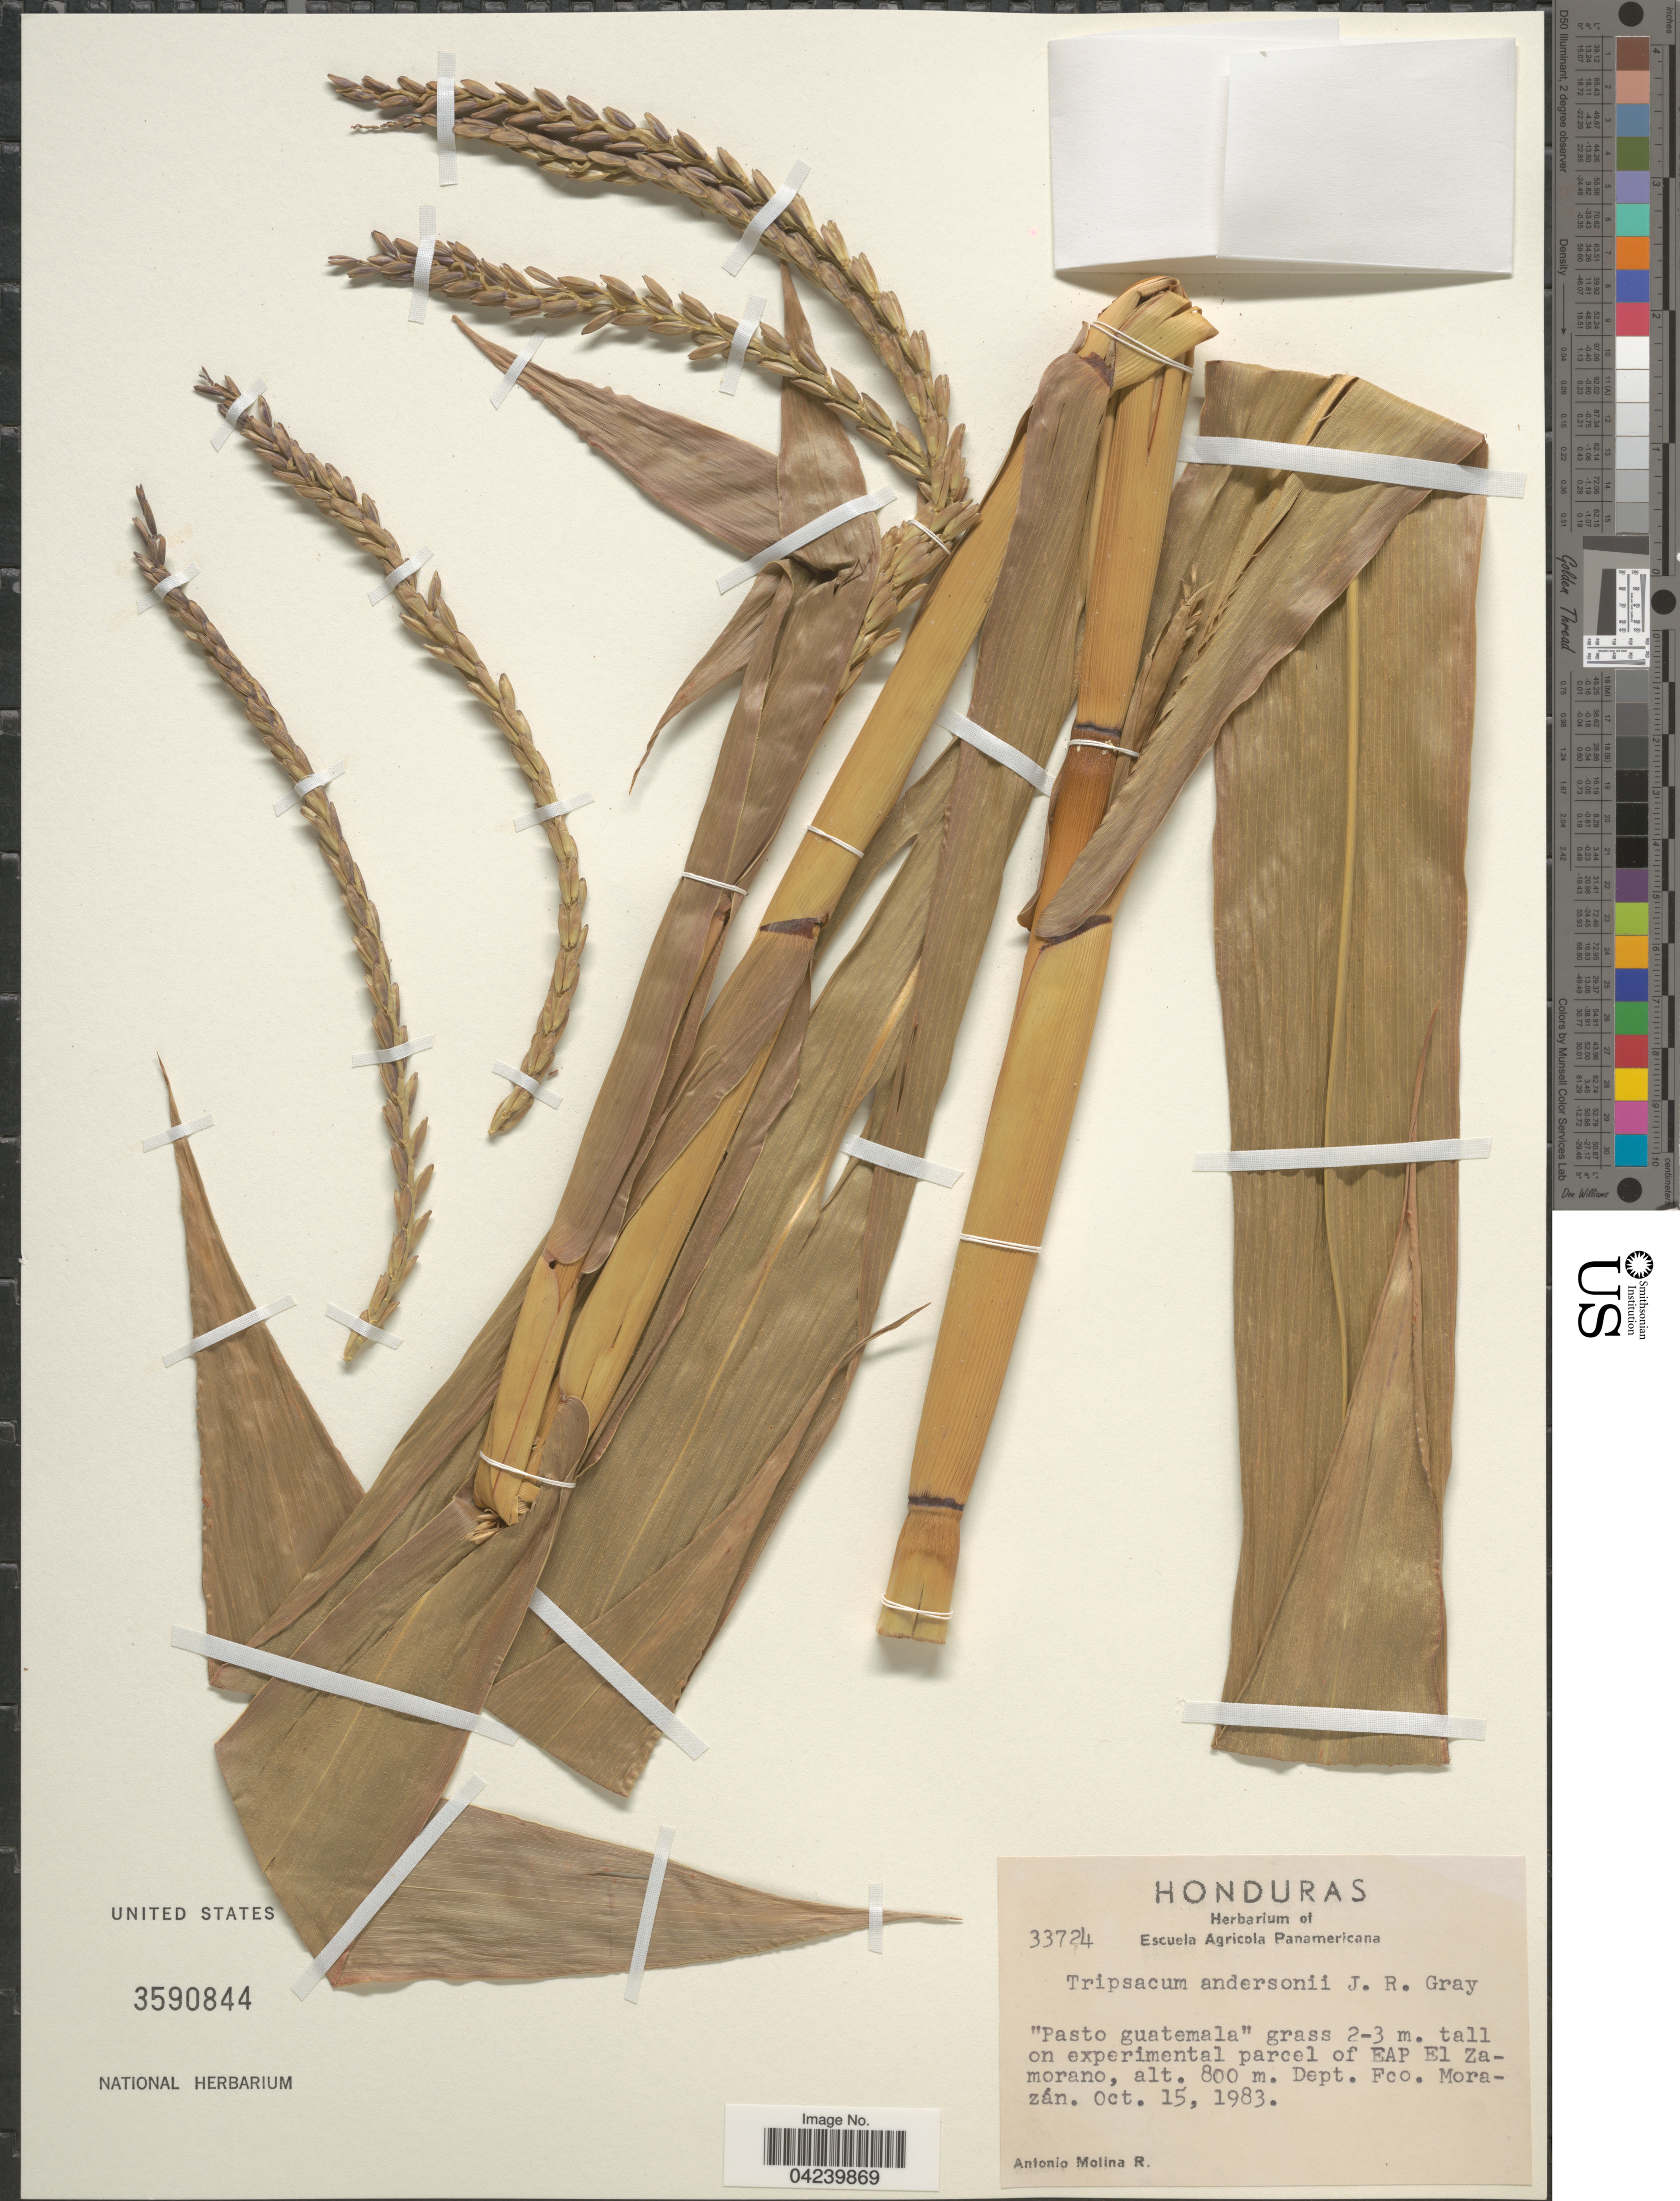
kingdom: Plantae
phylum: Tracheophyta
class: Liliopsida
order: Poales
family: Poaceae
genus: Tripsacum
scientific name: Tripsacum andersonii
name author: J.R. Gray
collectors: A. Molina R.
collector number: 33724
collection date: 1983-10-15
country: Honduras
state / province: Fco. Morazán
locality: On experimental parcel of EAP El Zamorano, Dept. Fco. Morazán.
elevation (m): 800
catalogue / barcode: US 3590844